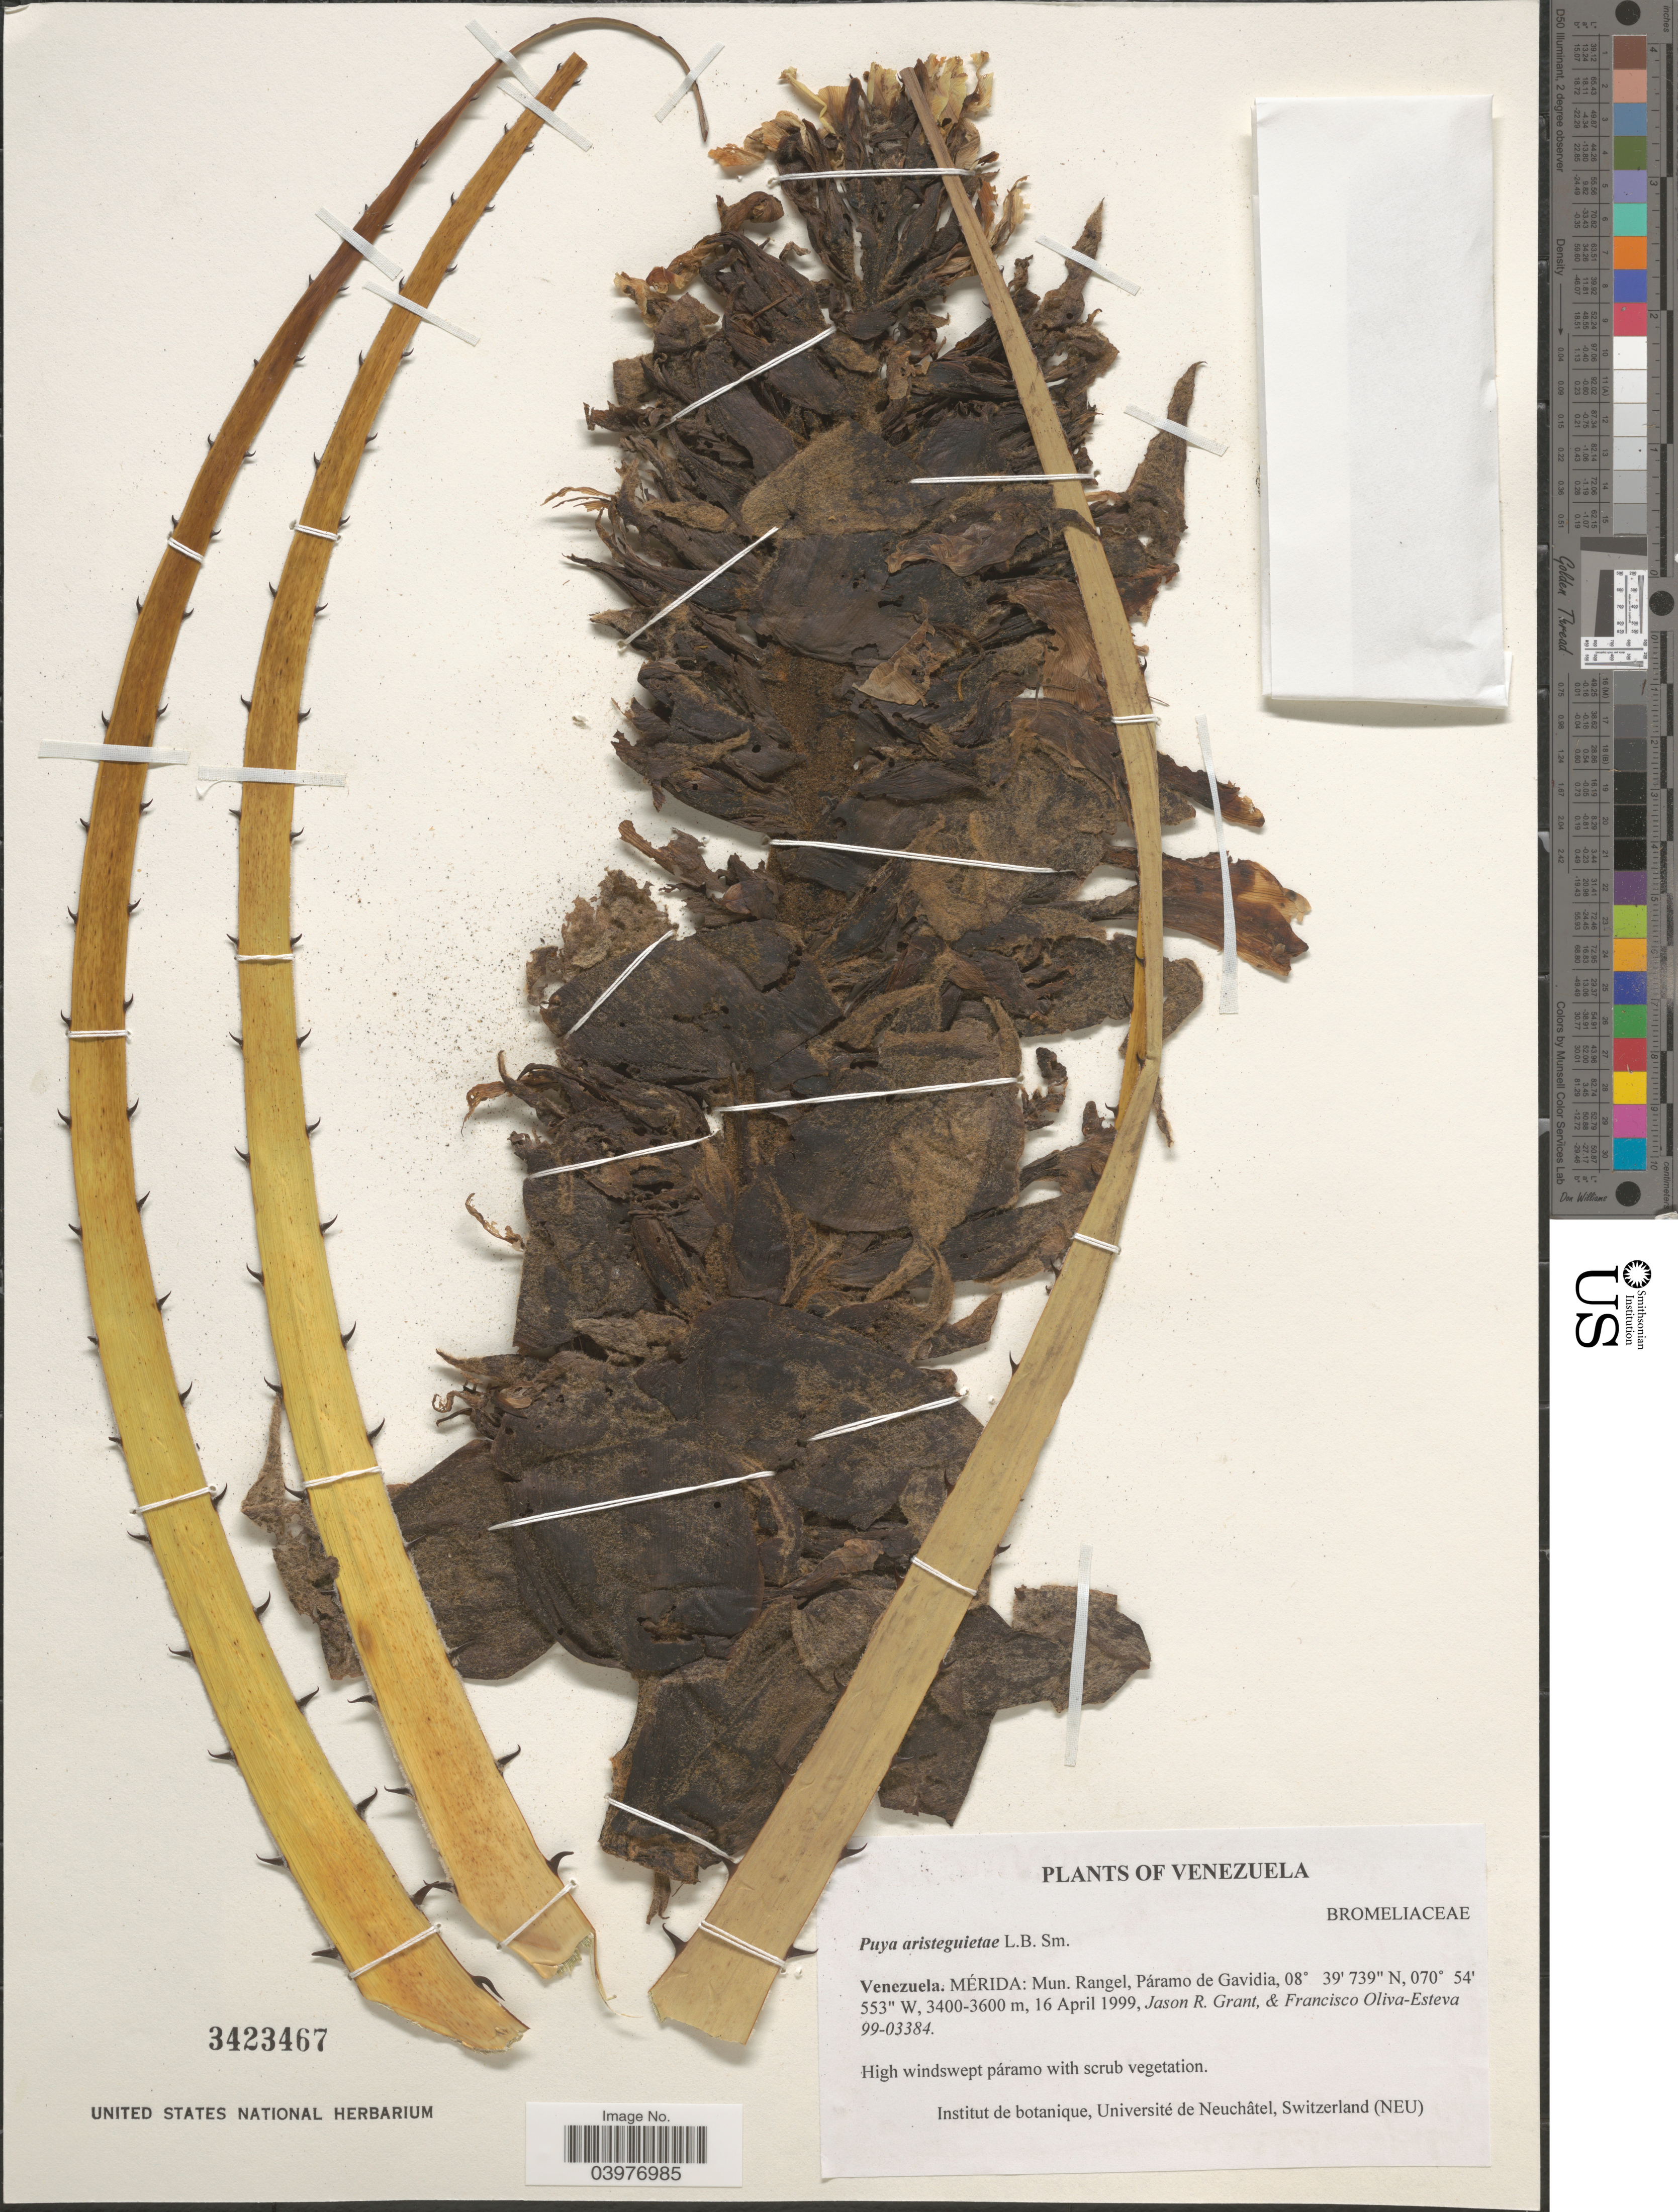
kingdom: Plantae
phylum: Tracheophyta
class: Liliopsida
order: Poales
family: Bromeliaceae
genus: Puya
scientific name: Puya aristeguietae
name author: L.B. Sm.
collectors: J. R. Grant & F. Oliva-Esteva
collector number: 99-03384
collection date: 1999-04-16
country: Venezuela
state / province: Merida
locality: Mun. Rangel, Páramo de Gavidia.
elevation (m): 3400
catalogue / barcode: US 3423467